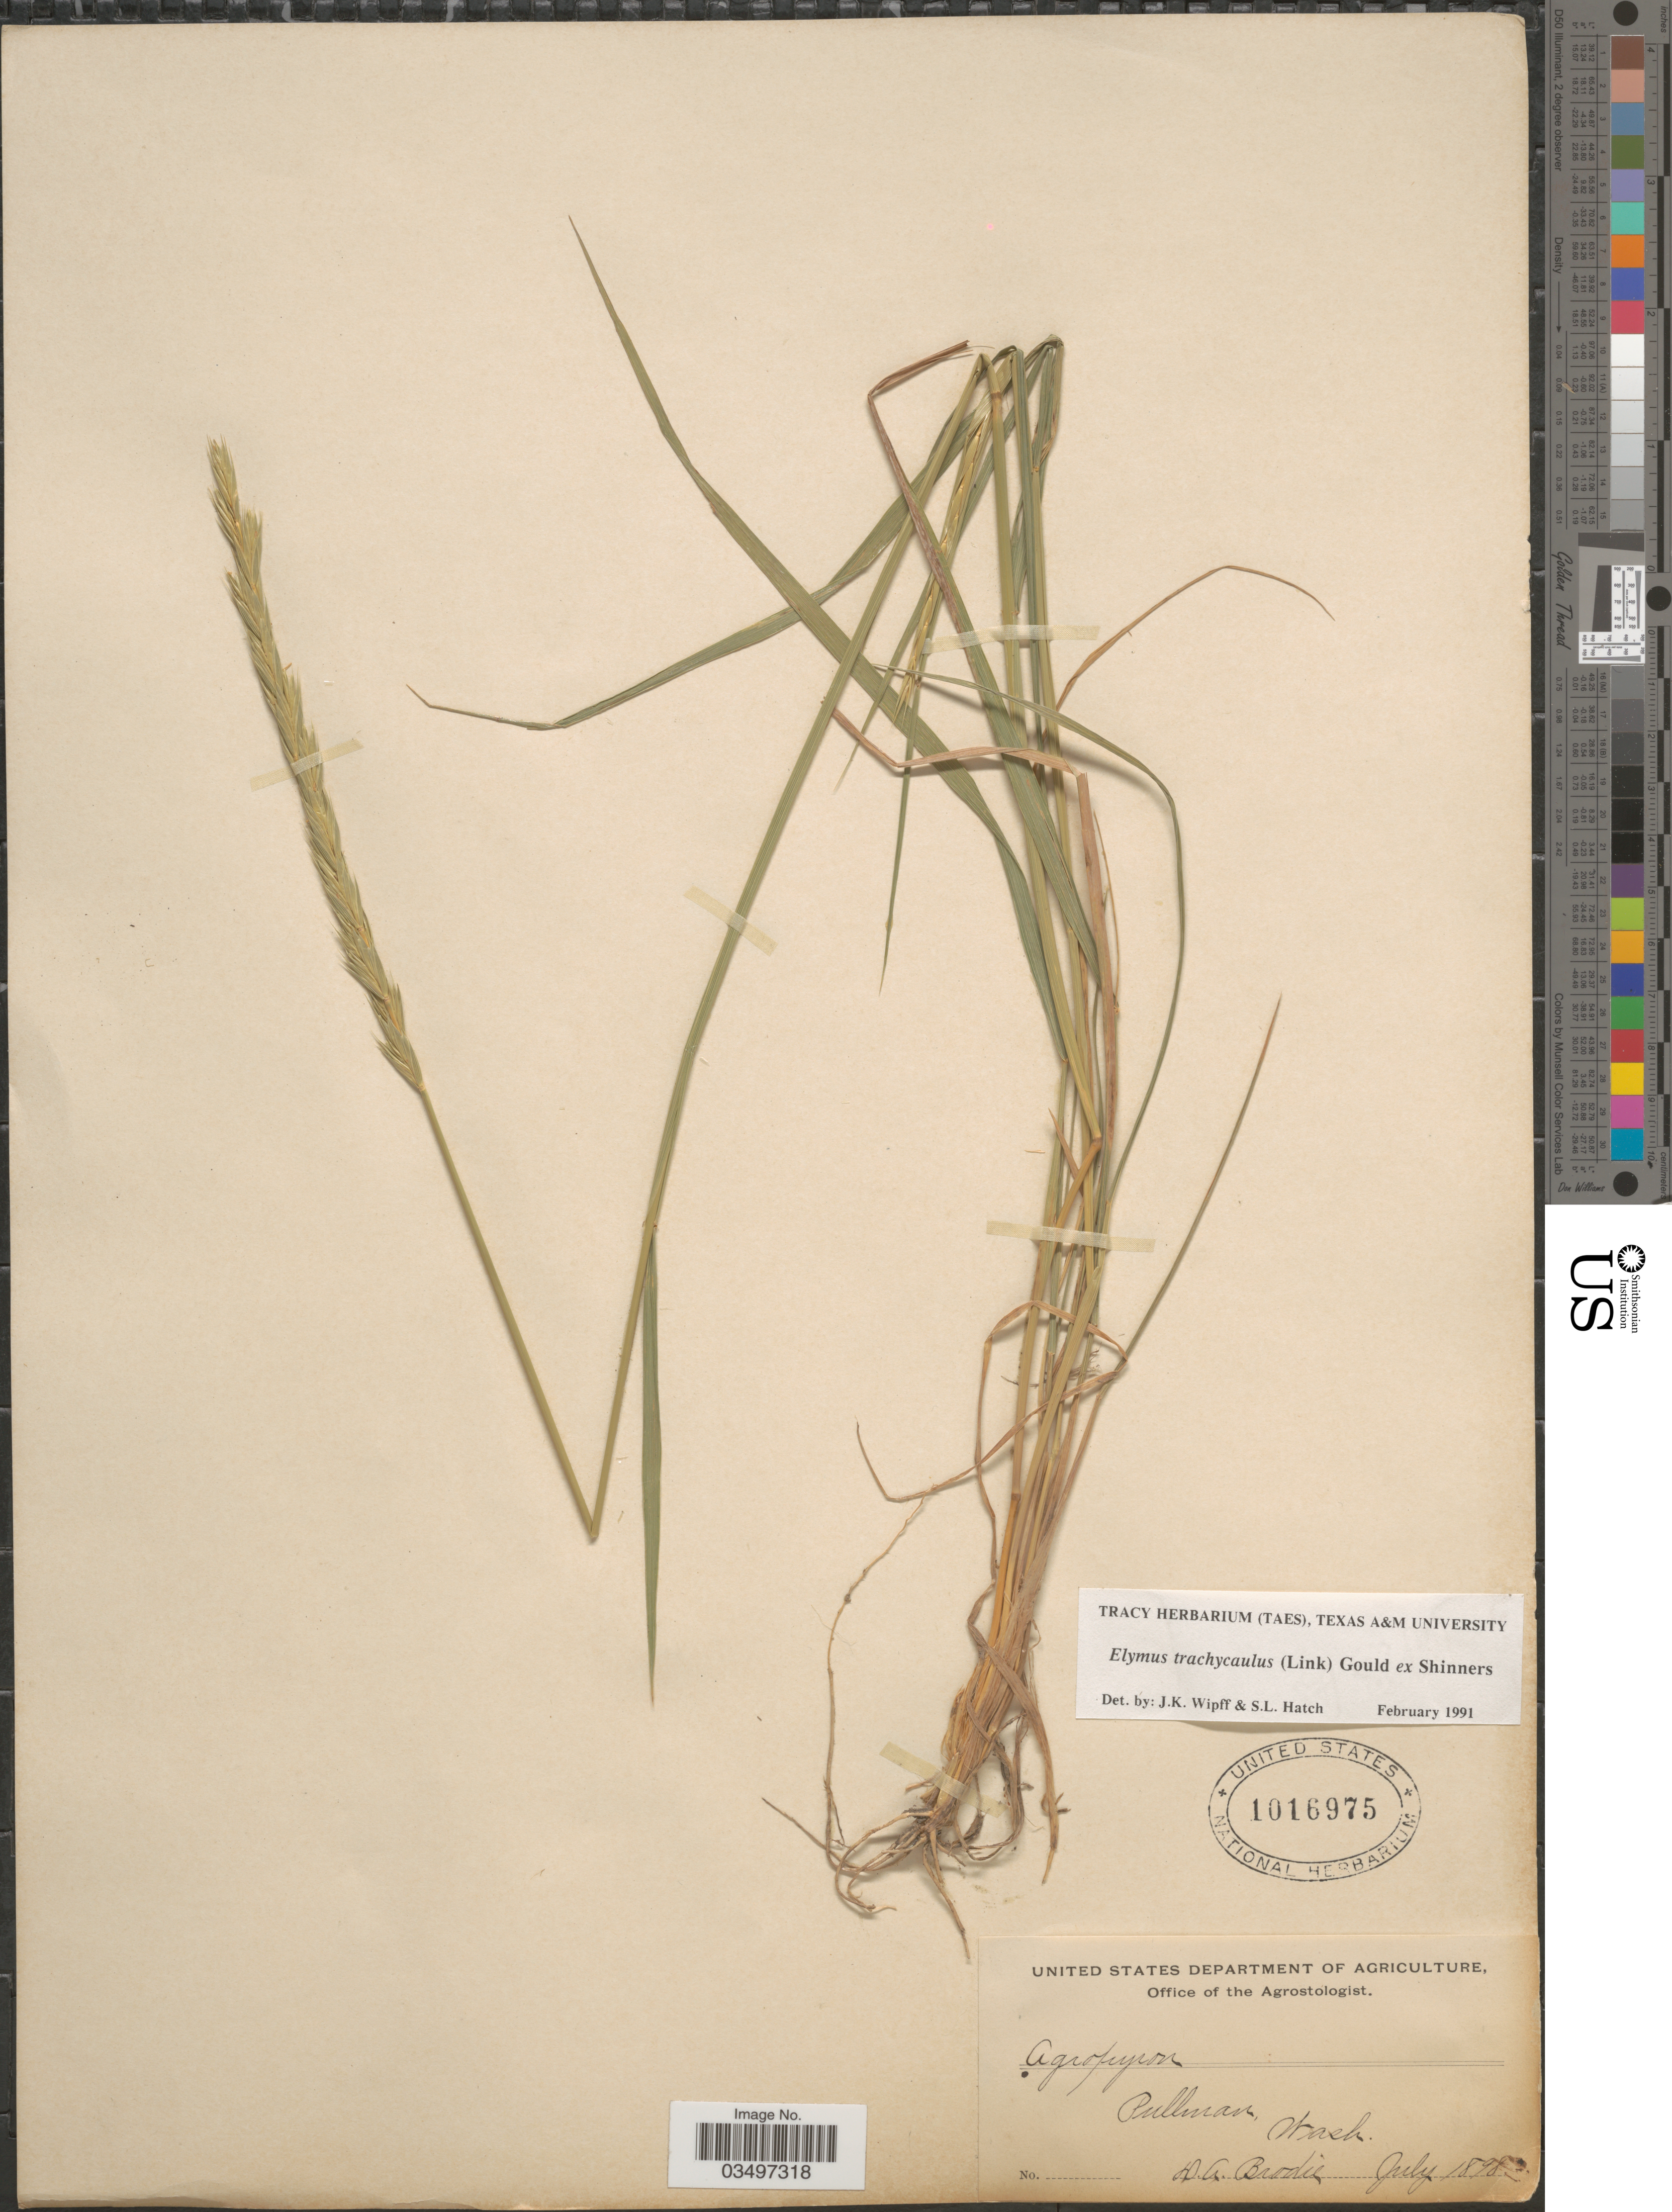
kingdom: Plantae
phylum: Tracheophyta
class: Liliopsida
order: Poales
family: Poaceae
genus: Elymus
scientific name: Elymus trachycaulus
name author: (Link) Gould ex Shinners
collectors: D. Brodie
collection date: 1898-07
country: United States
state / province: Washington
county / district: Whitman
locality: Pullman.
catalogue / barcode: US 1016975